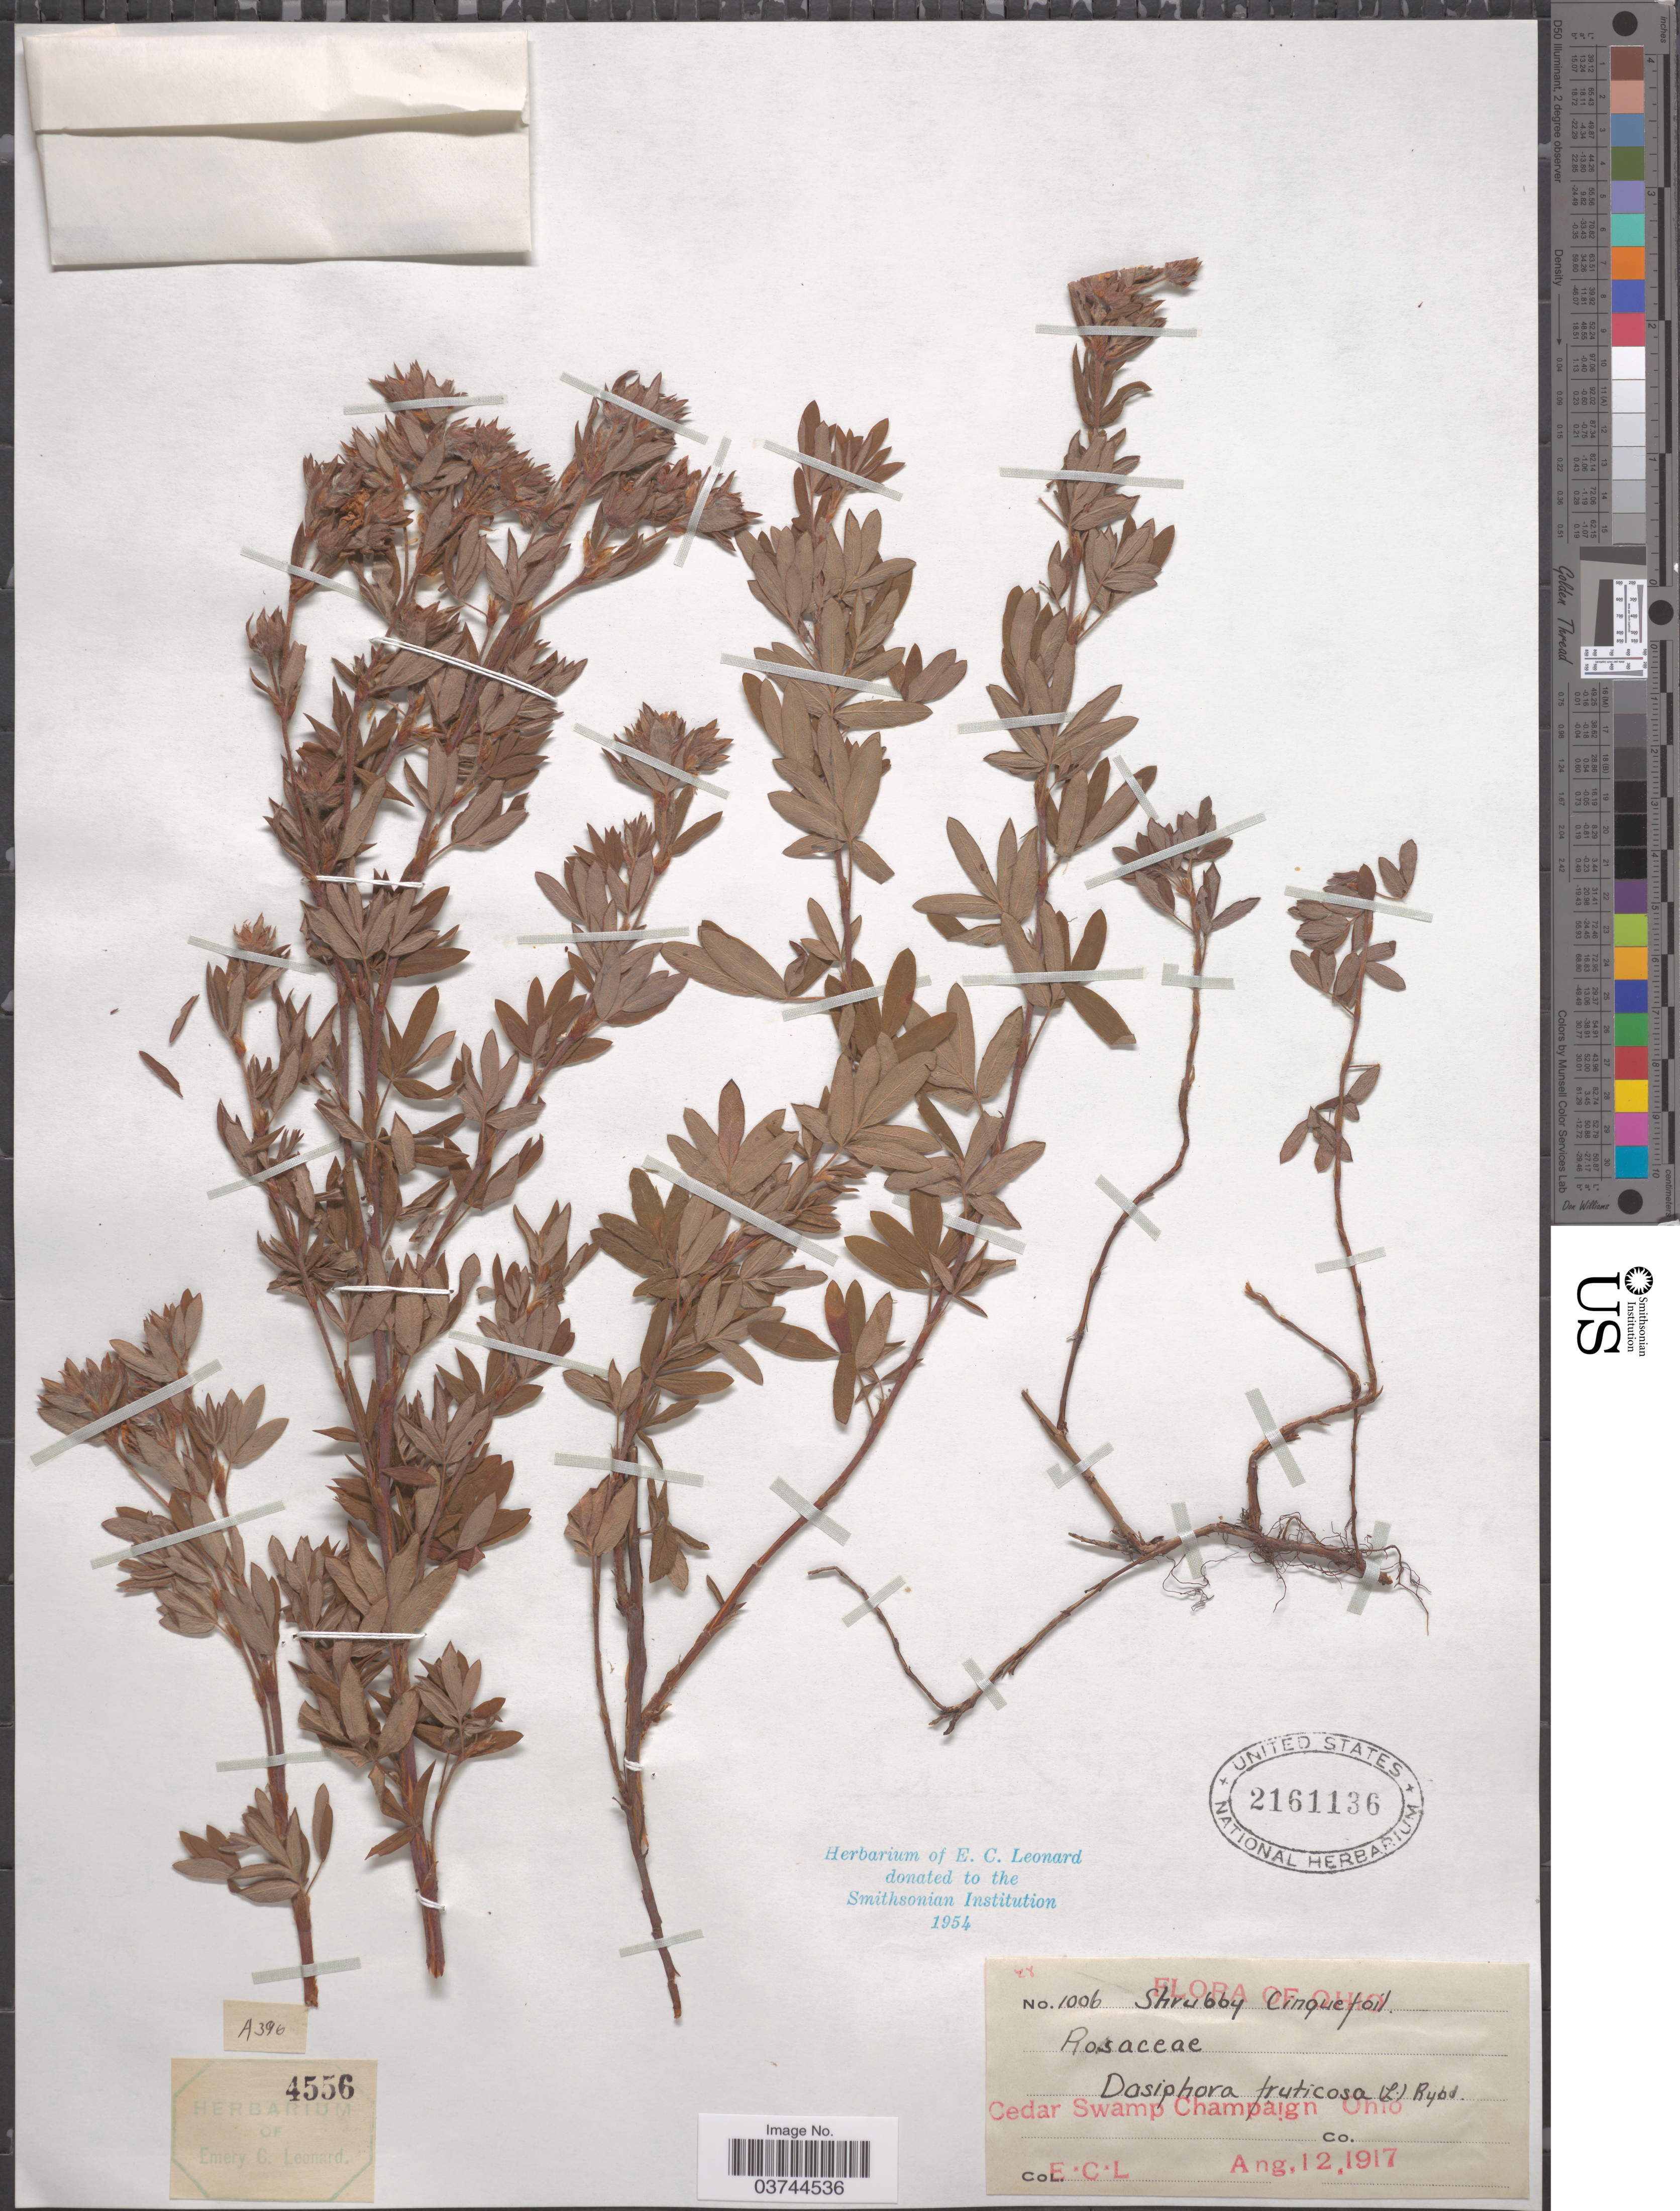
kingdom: Plantae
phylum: Tracheophyta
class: Magnoliopsida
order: Rosales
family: Rosaceae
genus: Dasiphora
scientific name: Dasiphora fruticosa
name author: (L.) Rydb.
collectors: E. C. Leonard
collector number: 1006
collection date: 1917-08-12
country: United States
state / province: Ohio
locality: Cedar Swamp Champaign Co.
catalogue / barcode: US 2161136